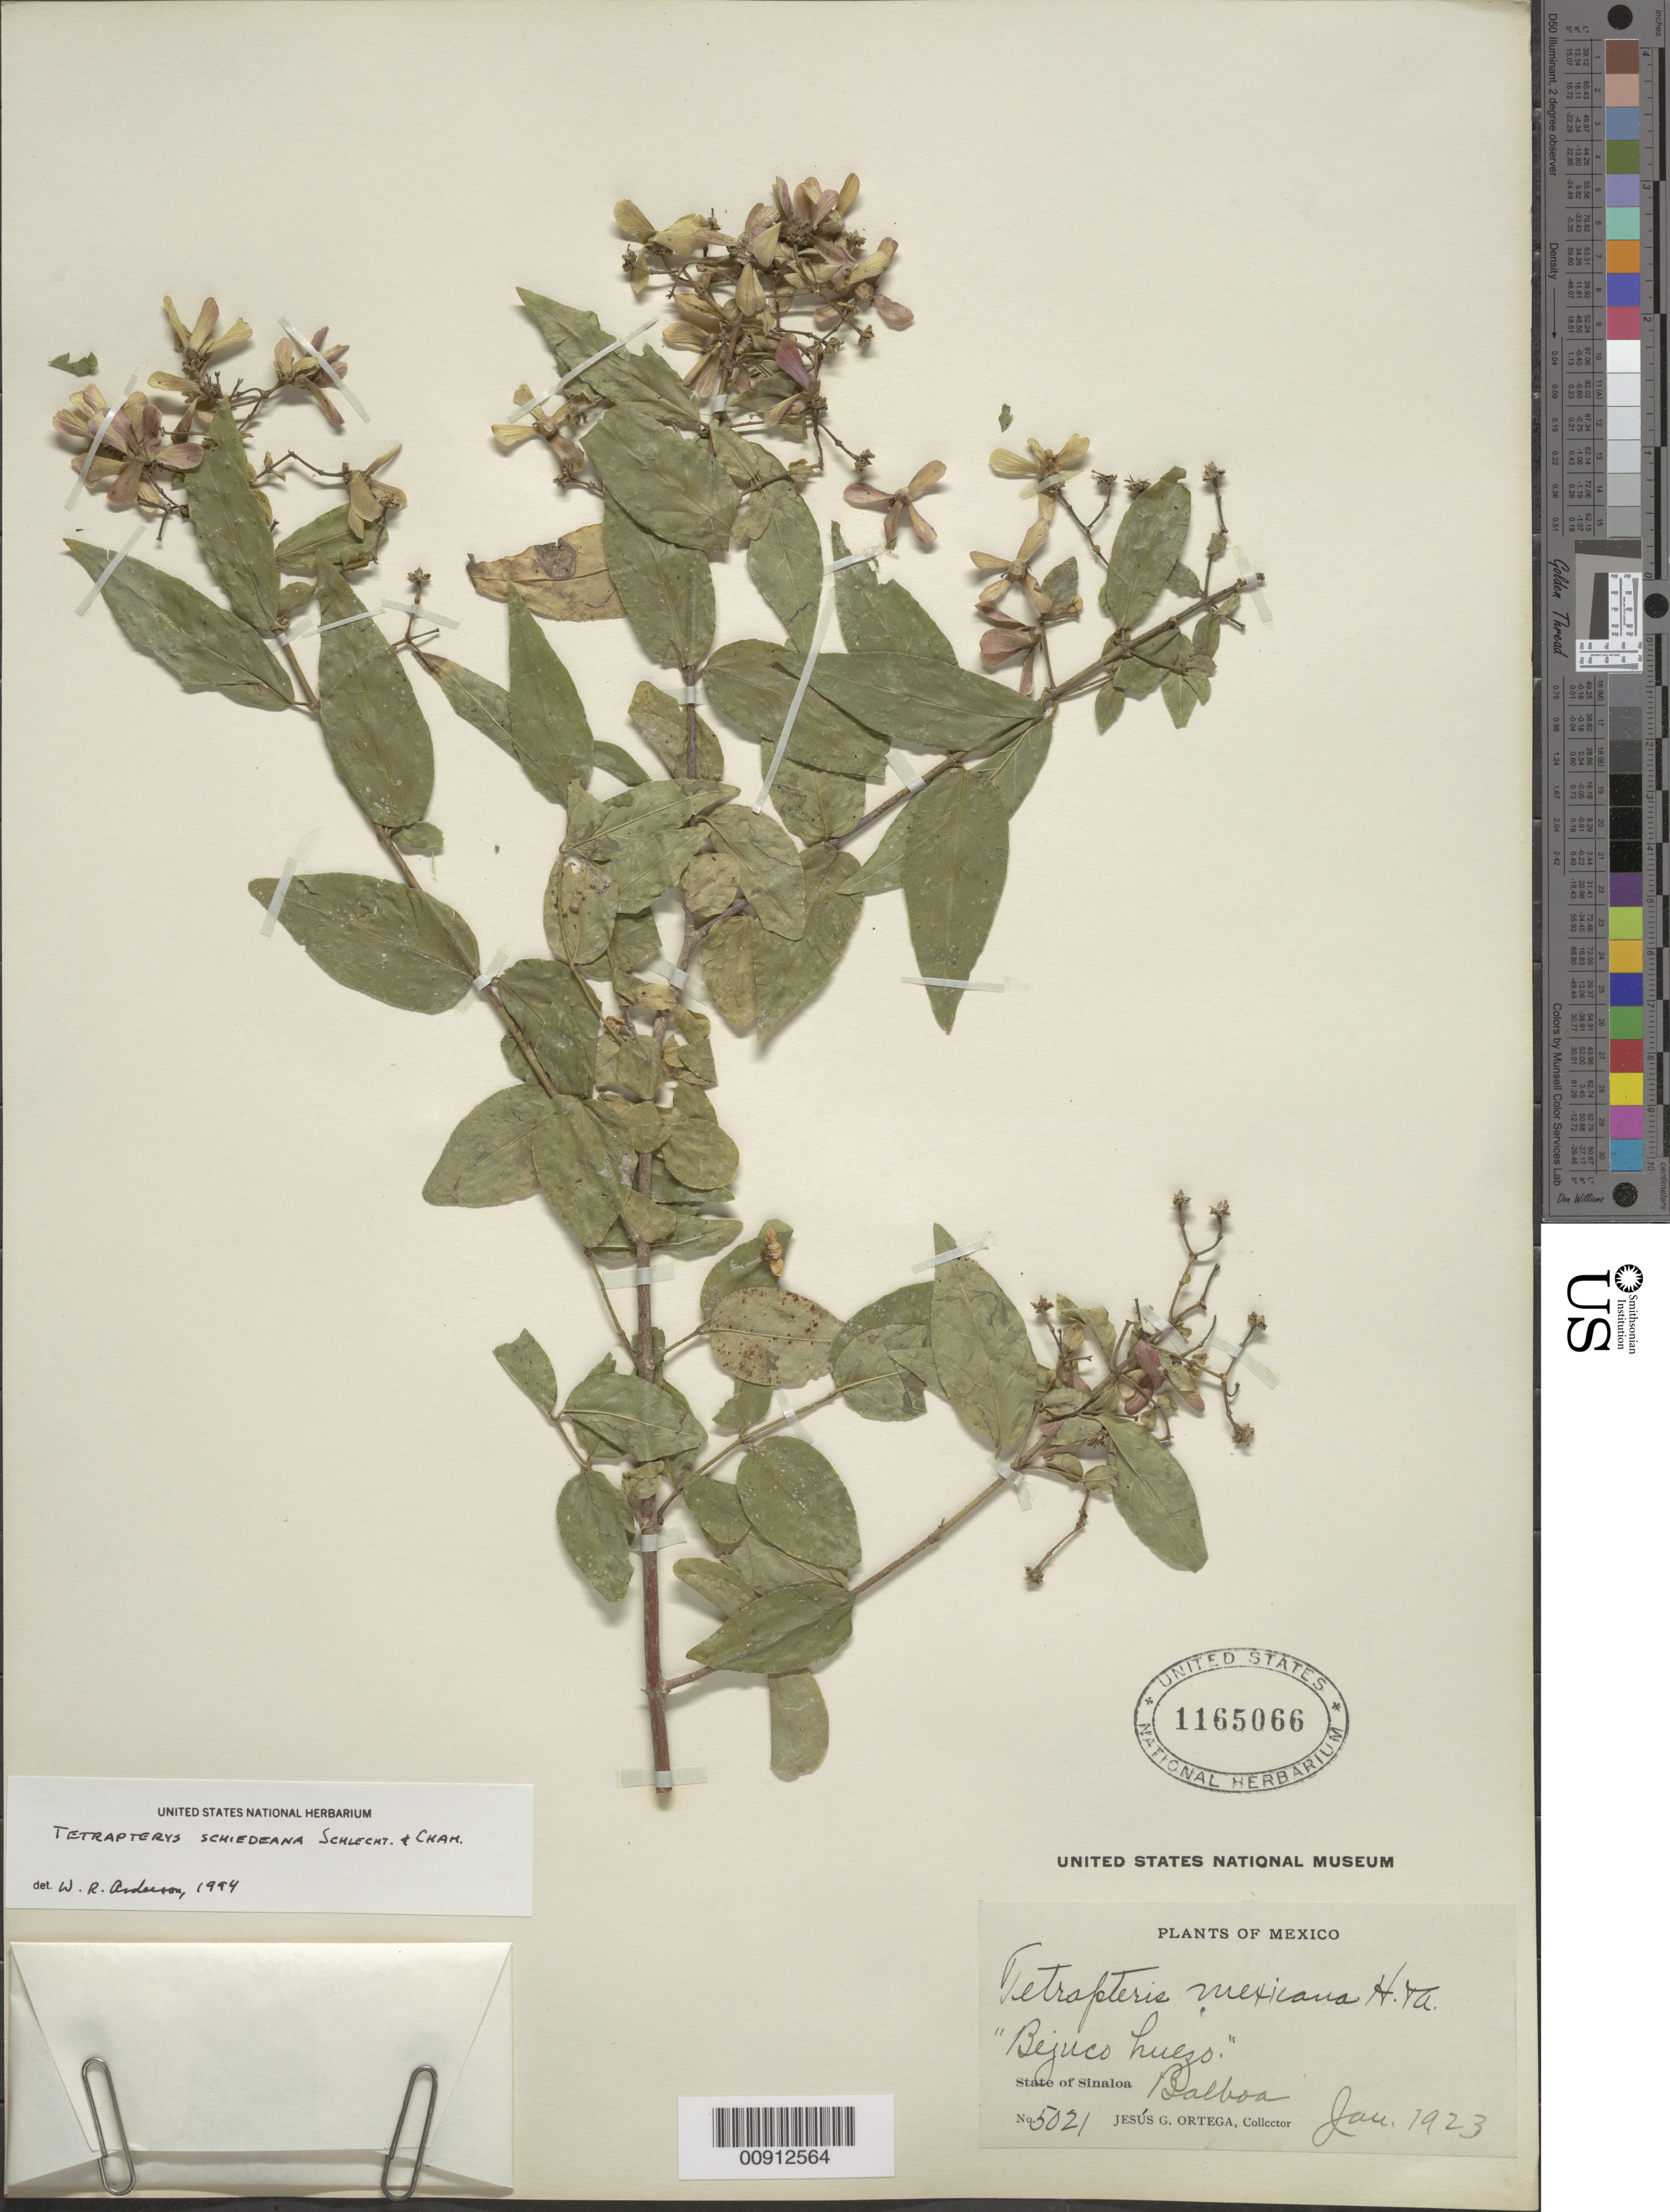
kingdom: Plantae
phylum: Tracheophyta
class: Magnoliopsida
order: Malpighiales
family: Malpighiaceae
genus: Tetrapterys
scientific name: Tetrapterys schiedeana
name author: Schltdl. & Cham.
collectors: J. Ortega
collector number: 5021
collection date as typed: Jan 1923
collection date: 1923-01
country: Mexico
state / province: Sinaloa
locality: Balboa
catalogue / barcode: US 1165066